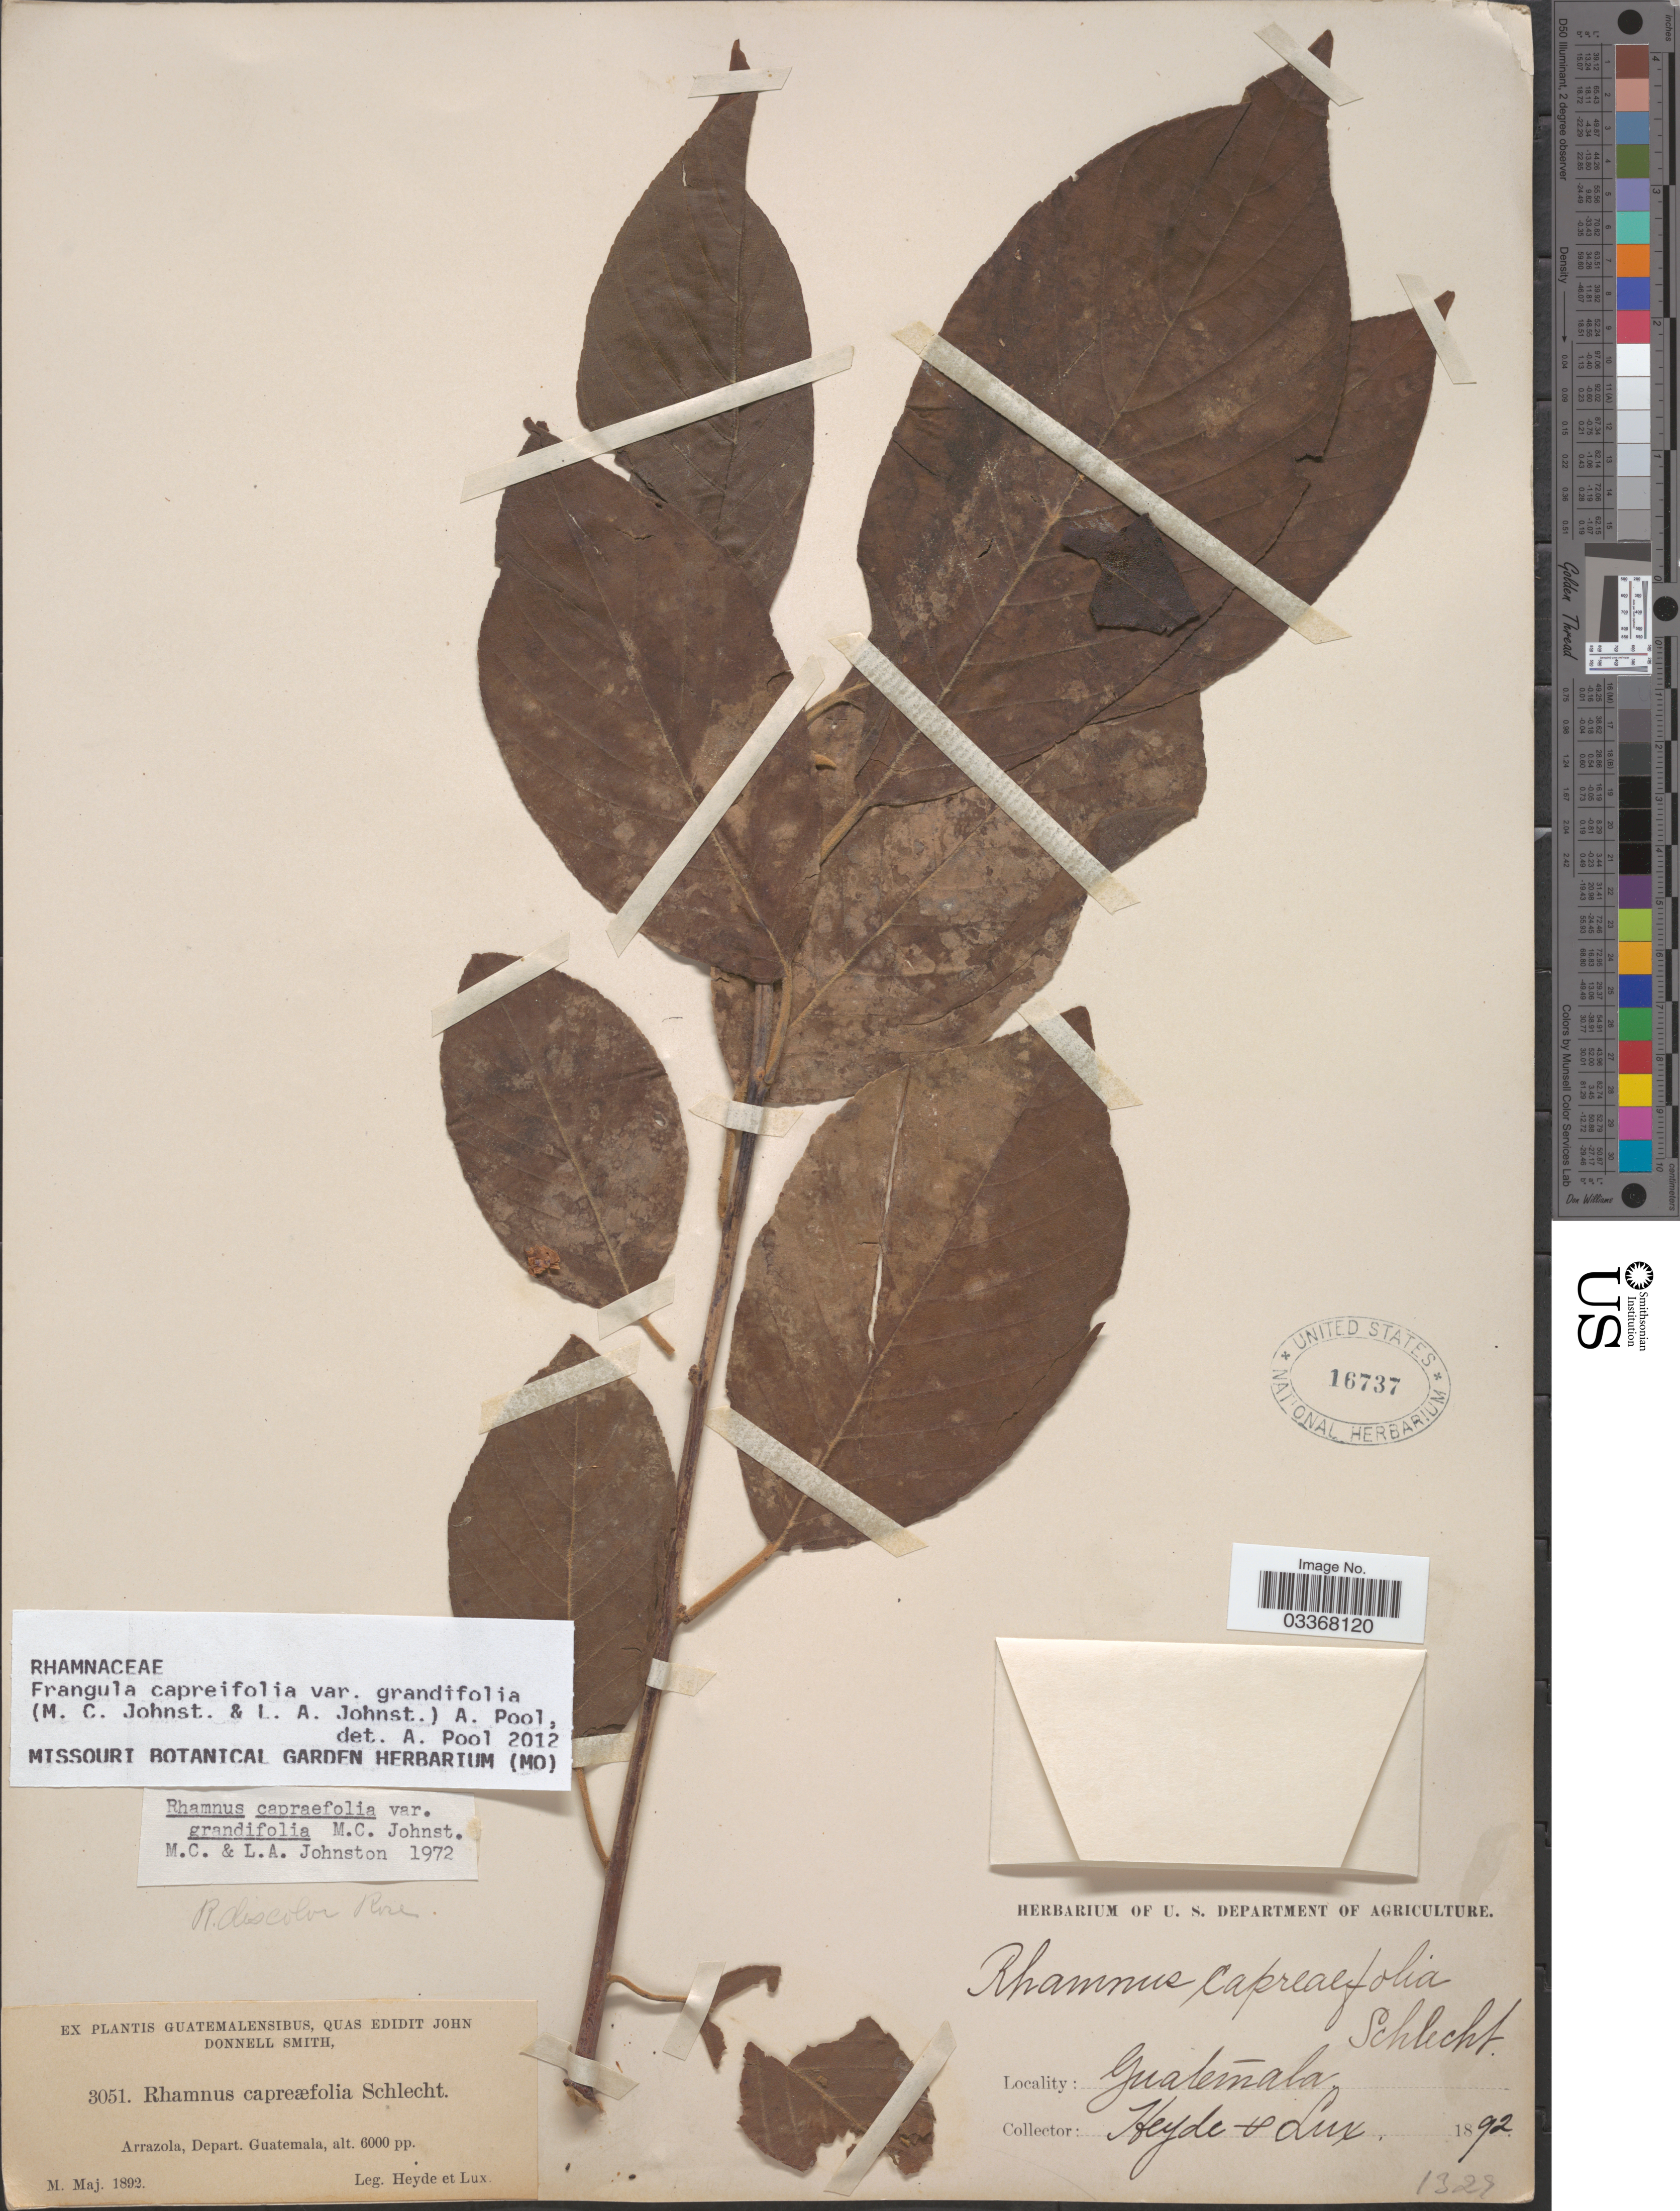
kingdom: Plantae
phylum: Tracheophyta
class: Magnoliopsida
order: Rosales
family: Rhamnaceae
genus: Frangula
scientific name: Frangula capreifolia var. grandifolia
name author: (M.C. Johnst. & L.A. Johnst.) A. Pool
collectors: Heyde & Lux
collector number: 3051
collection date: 1892-05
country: Guatemala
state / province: Guatemala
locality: Arrazola, Depart. Guatemala.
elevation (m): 1829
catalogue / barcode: US 16737